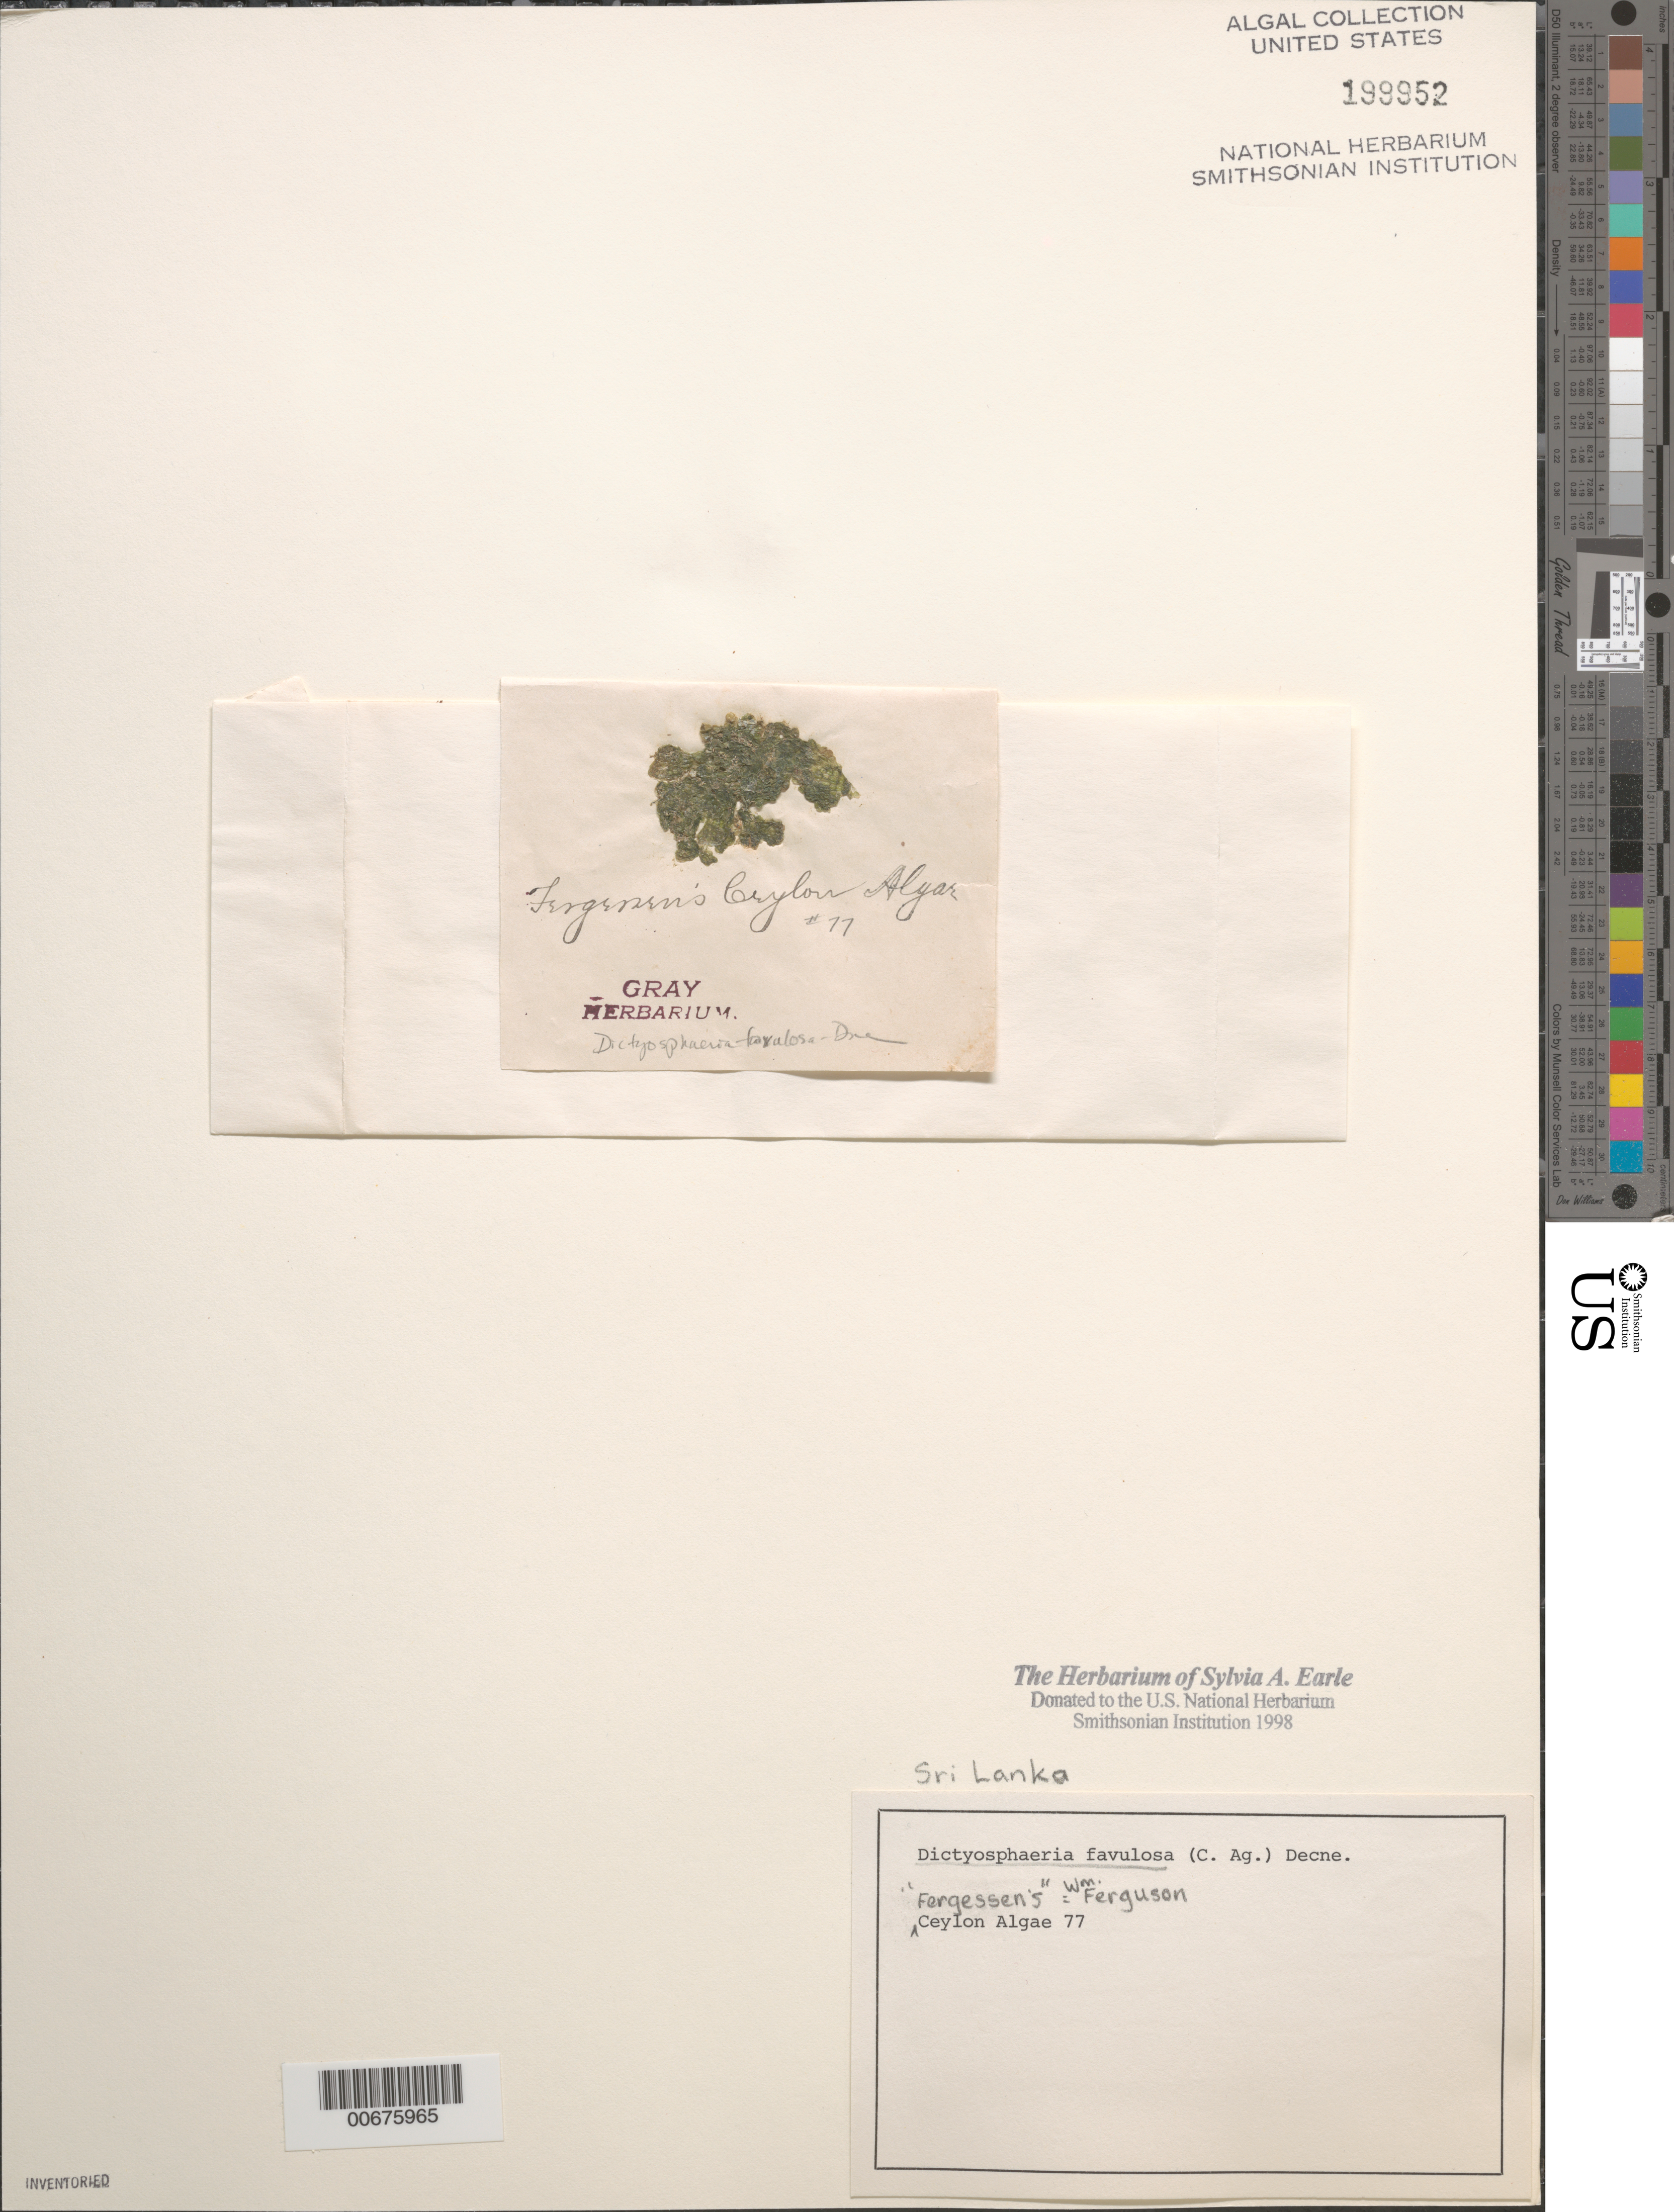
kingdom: Plantae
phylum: Chlorophyta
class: Ulvophyceae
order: Siphonocladales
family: Siphonocladaceae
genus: Dictyosphaeria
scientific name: Dictyosphaeria cavernosa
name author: (Forssk.) Børgesen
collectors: W. Ferguson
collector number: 77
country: Sri Lanka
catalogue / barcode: US 199952